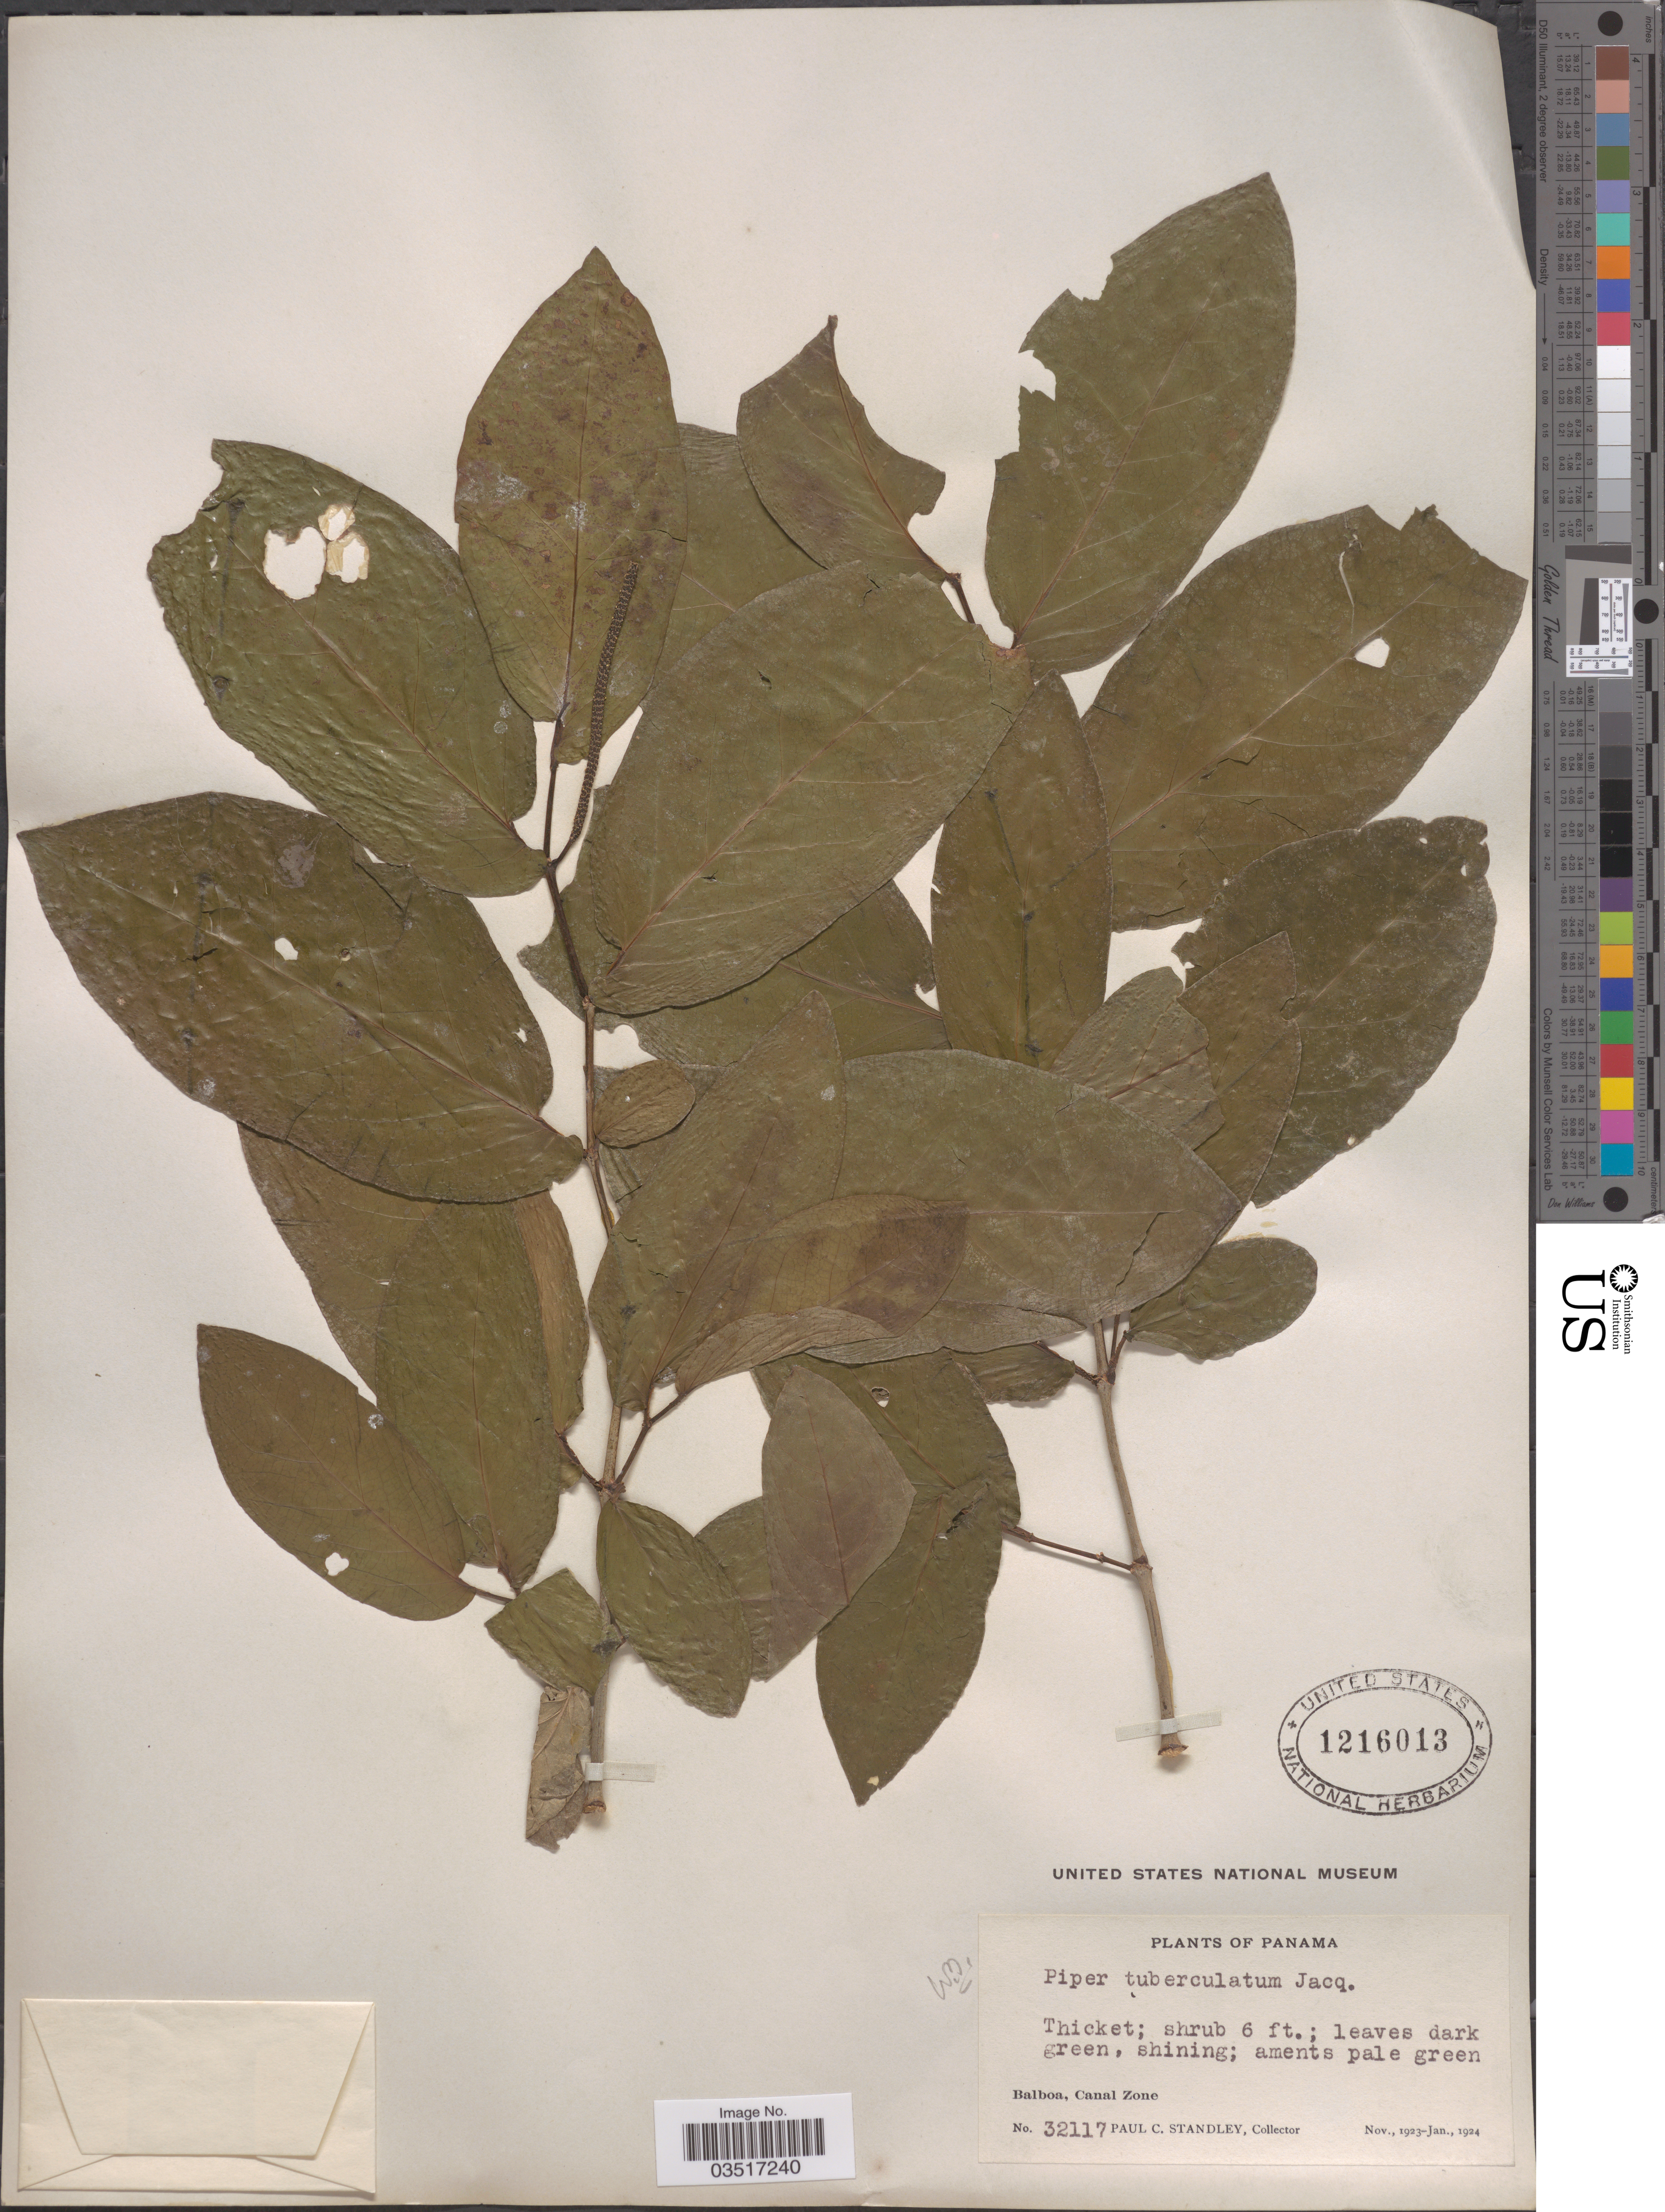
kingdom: Plantae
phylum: Tracheophyta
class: Magnoliopsida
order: Piperales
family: Piperaceae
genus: Piper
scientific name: Piper tuberculatum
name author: Jacq.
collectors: P. C. Standley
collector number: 32117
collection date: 1923-11/1924-01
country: Panama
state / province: Colón / Panamá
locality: Balboa, Canal Zone.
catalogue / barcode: US 1216013